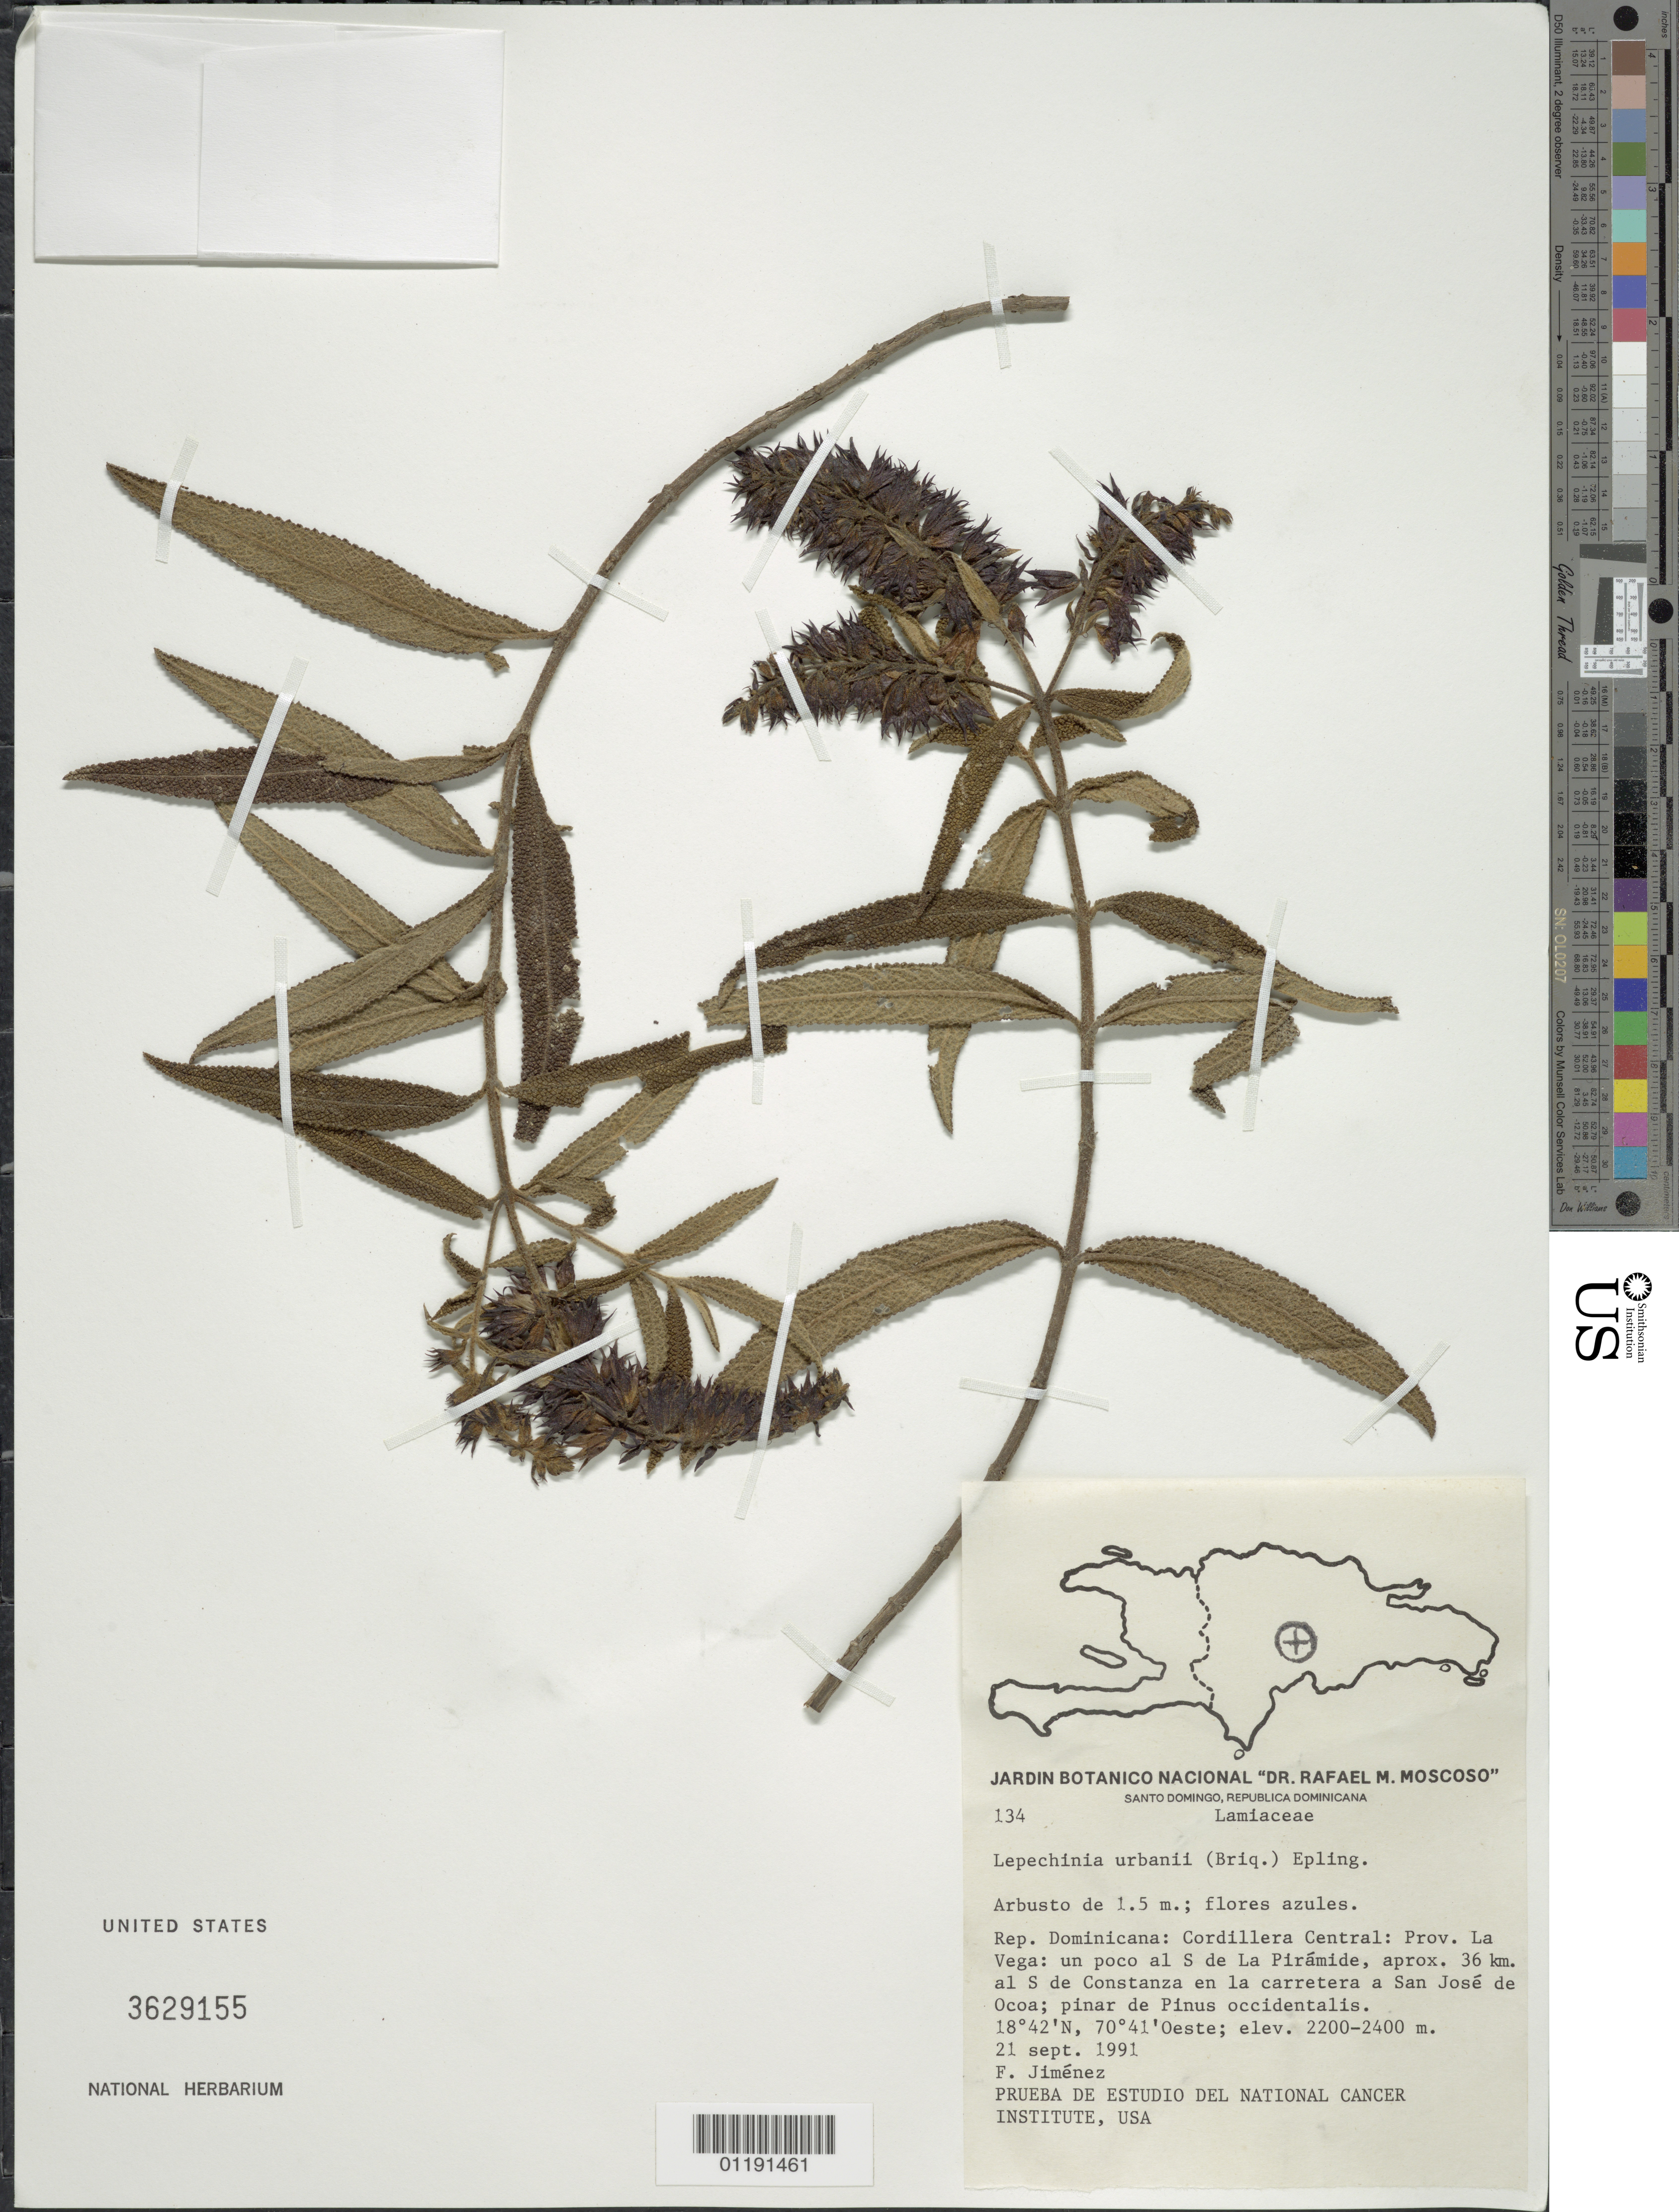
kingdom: Plantae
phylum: Tracheophyta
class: Magnoliopsida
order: Lamiales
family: Lamiaceae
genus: Lepechinia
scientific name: Lepechinia urbanii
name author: (Briq.) Epling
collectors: F. Jiménez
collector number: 134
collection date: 1991-09-21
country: Dominican Republic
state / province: La Vega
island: Hispaniola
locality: Cordillera Central: slightly S of La Pirámide, approx. 36 km. S of Constanza on the road to San José de Ocoa.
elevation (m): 2200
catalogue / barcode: US 3629155